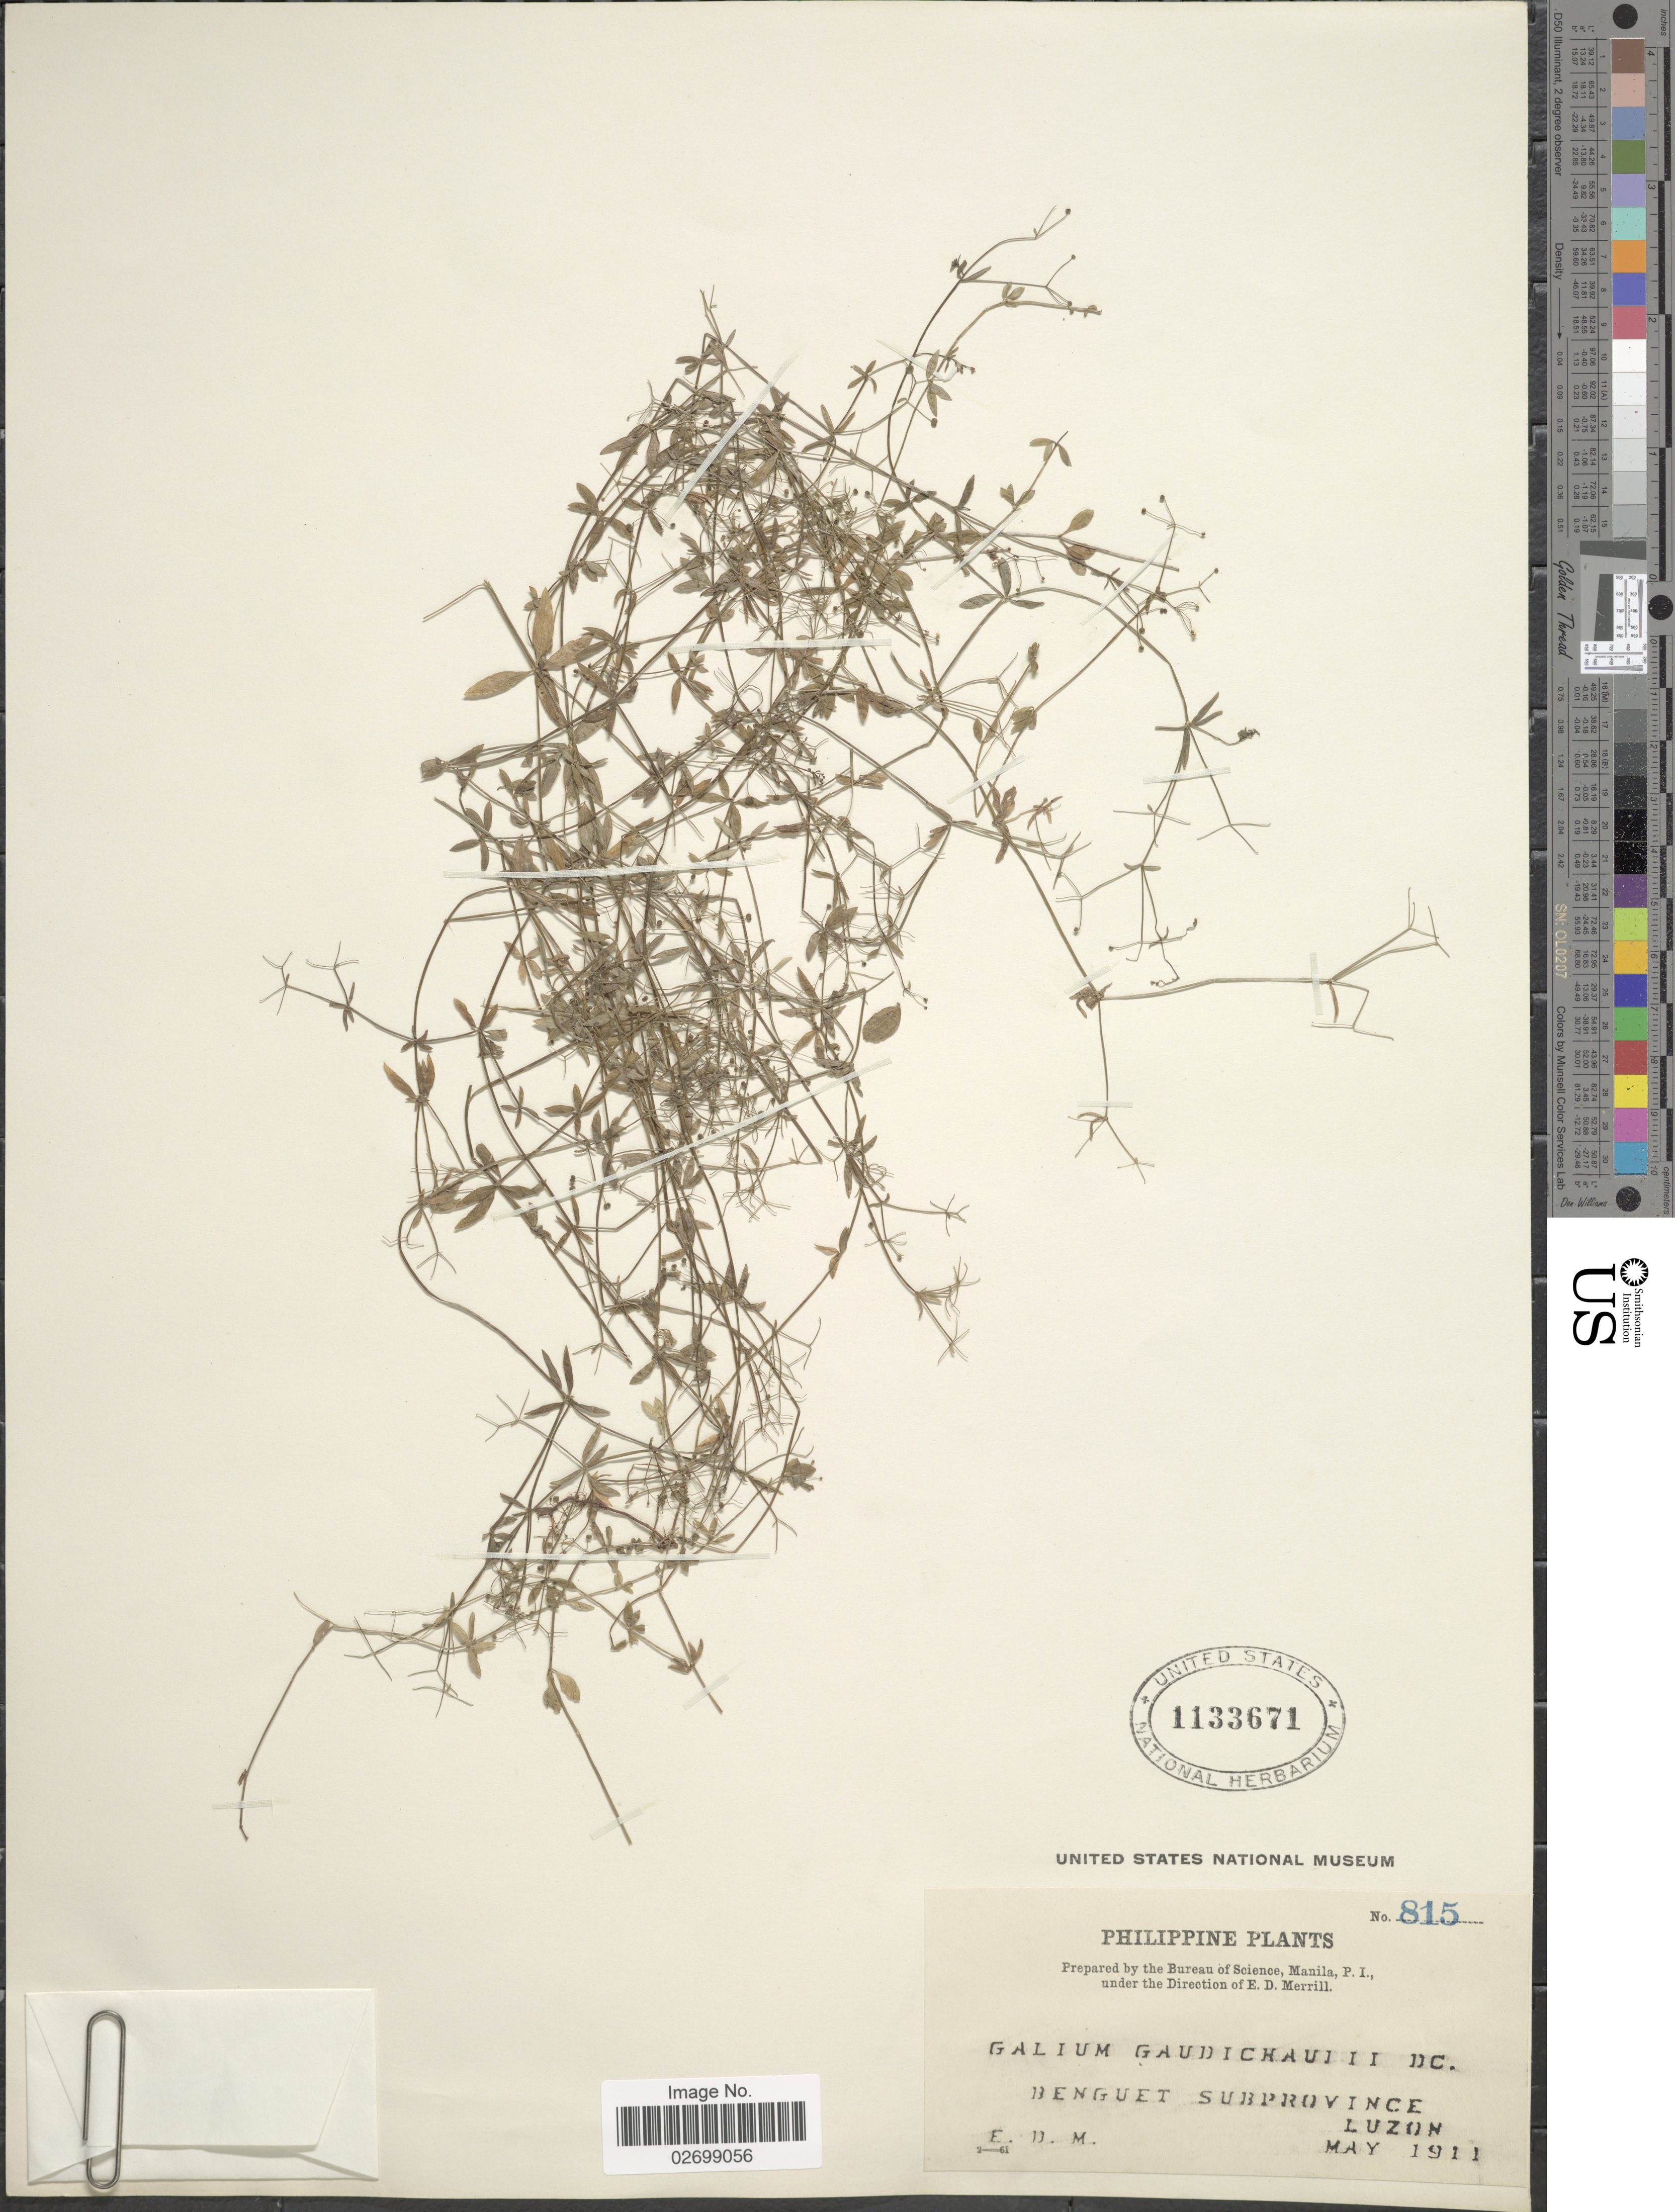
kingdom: Plantae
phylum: Tracheophyta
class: Magnoliopsida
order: Gentianales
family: Rubiaceae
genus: Galium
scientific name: Galium gaudichaudii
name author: DC.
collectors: E. D. Merrill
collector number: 815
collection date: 1911-05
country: Philippines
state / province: Cordillera (Administrative Region)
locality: Benguet Subprovince, Luzon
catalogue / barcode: US 1133671